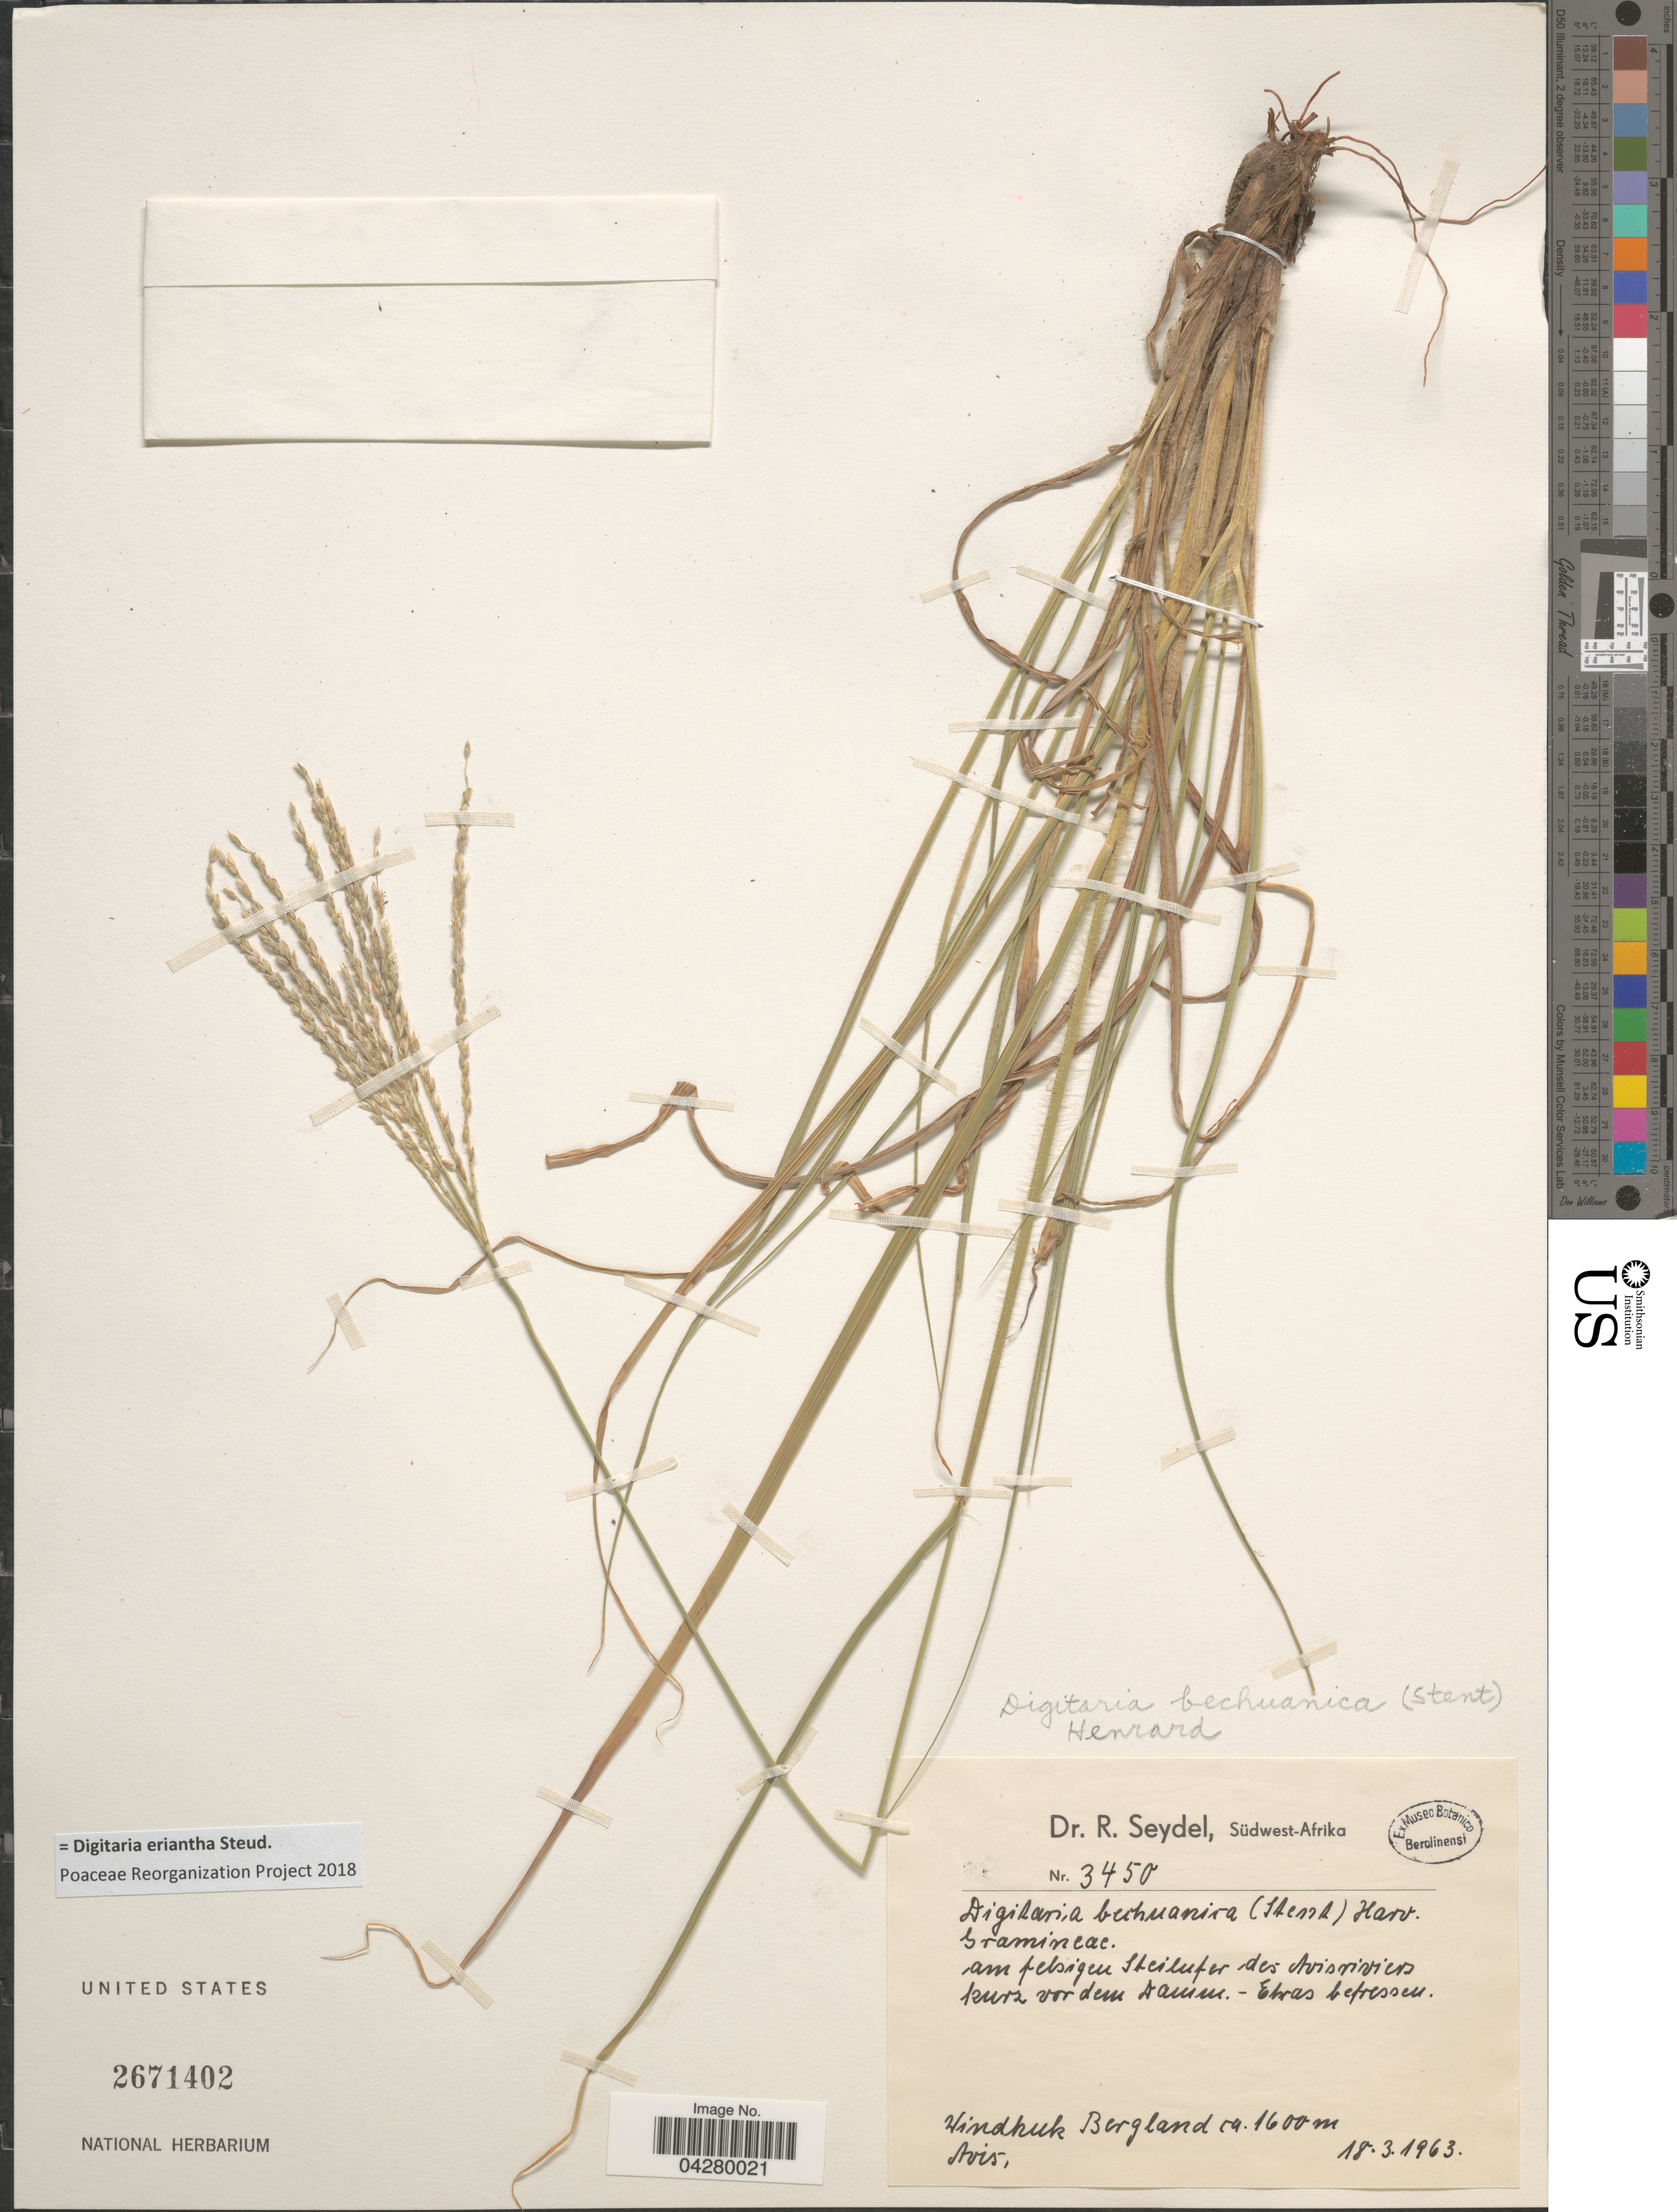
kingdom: Plantae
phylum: Tracheophyta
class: Liliopsida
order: Poales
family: Poaceae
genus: Digitaria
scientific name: Digitaria eriantha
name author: Steud.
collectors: R. Seydel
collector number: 3450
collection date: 1963-03-18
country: Namibia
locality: Windhuk Bergland.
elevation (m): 1600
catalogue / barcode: US 2671402